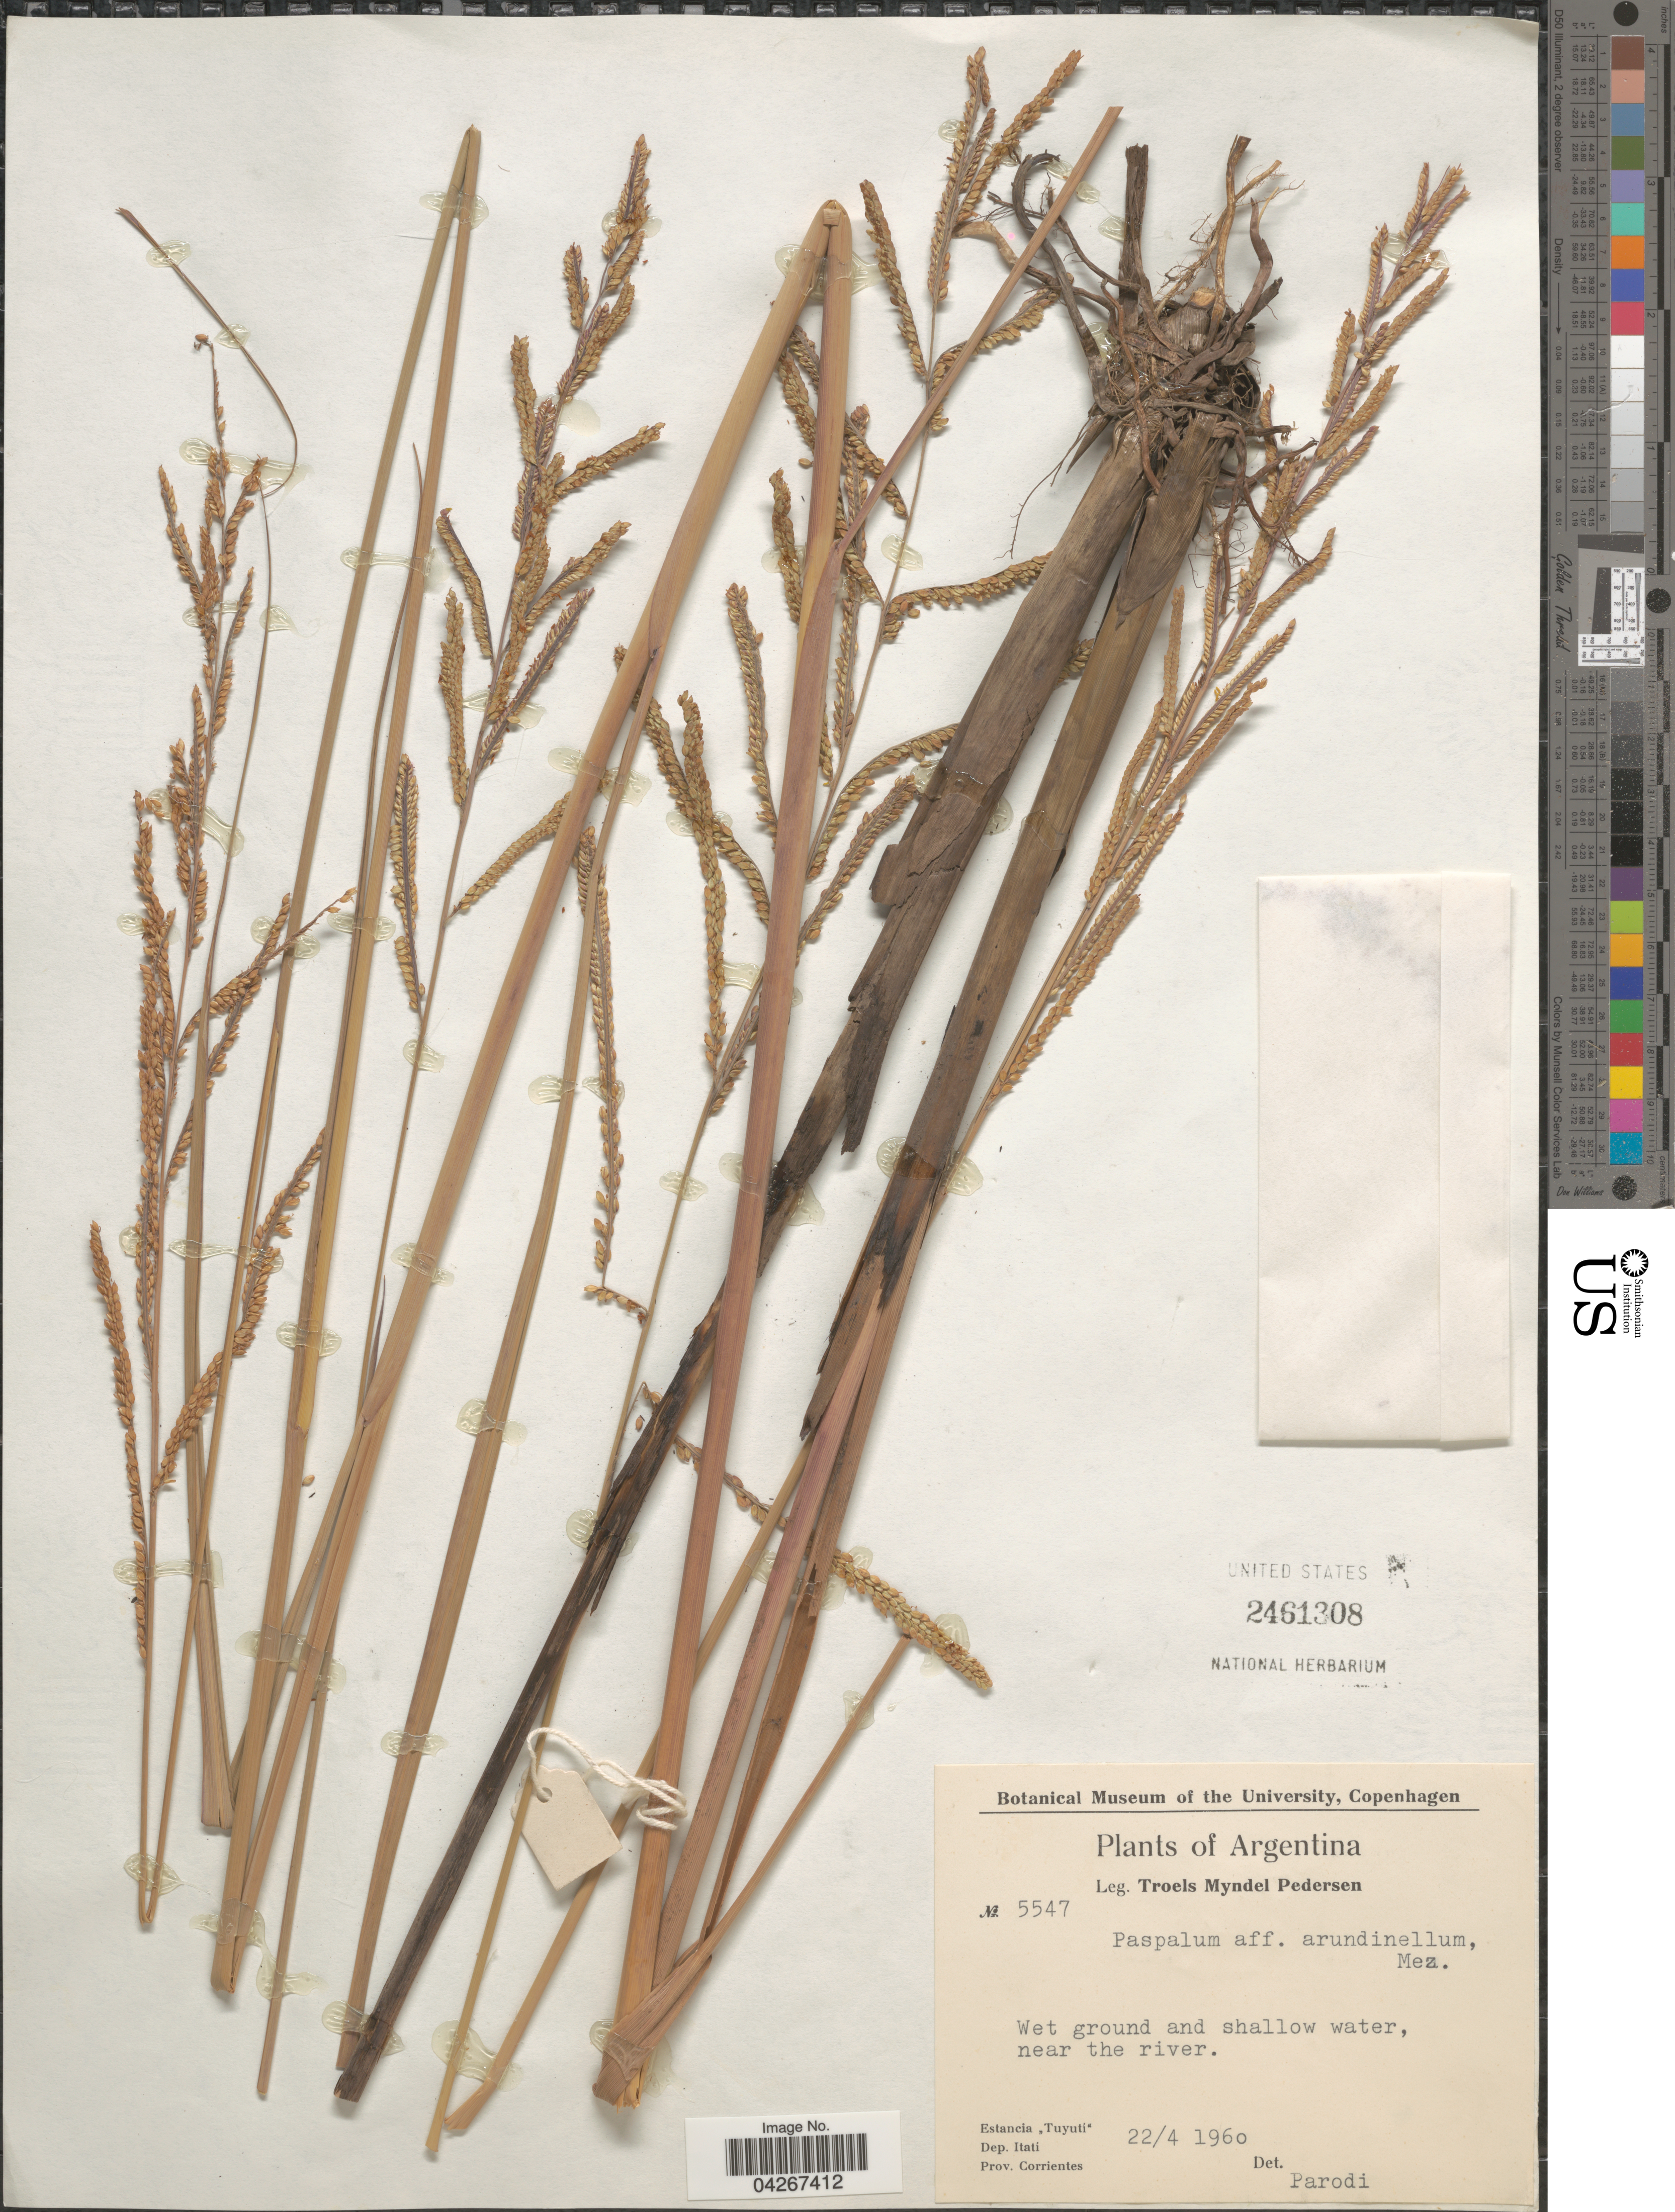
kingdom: Plantae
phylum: Tracheophyta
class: Liliopsida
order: Poales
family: Poaceae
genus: Paspalum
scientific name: Paspalum arundinellum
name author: Mez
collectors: T. Pederson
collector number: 5547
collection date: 1960-04-22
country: Argentina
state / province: Corrientes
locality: Wet ground and shallow water, near the river. Estancia "Tuyuti". Dep. Itatí.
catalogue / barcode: US 2461308